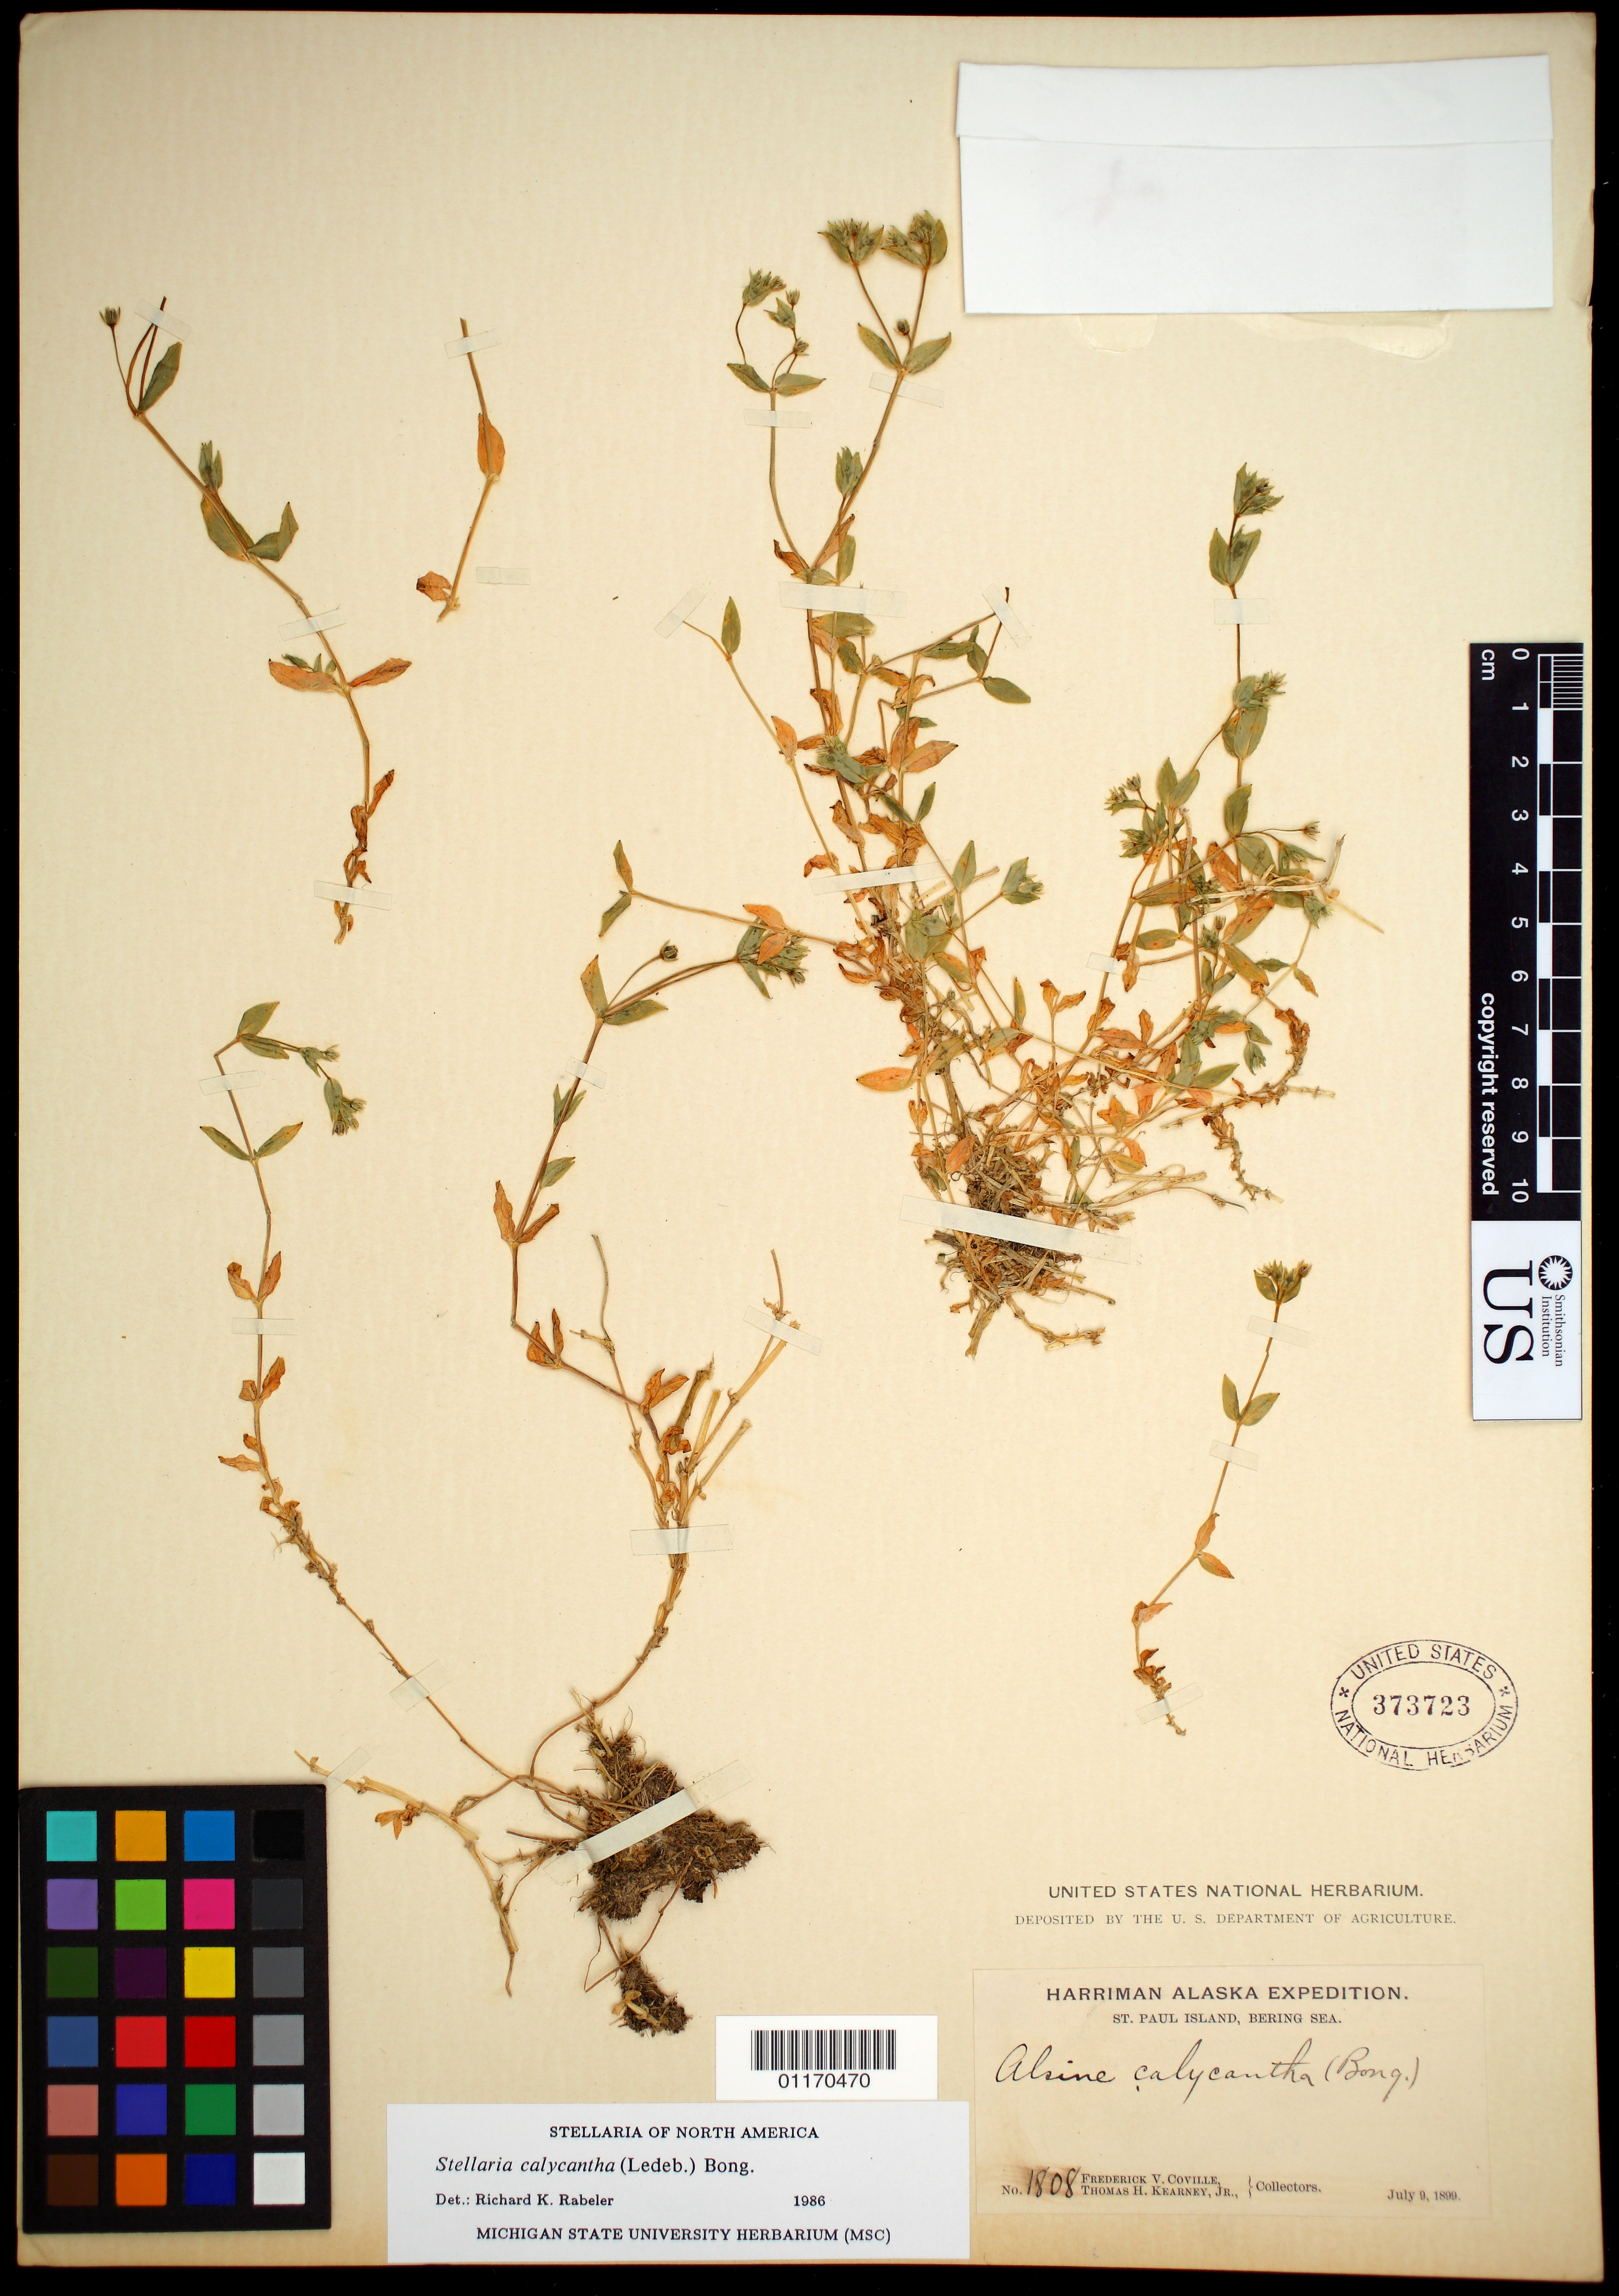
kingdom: Plantae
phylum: Tracheophyta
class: Magnoliopsida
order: Caryophyllales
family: Caryophyllaceae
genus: Stellaria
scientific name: Stellaria calycantha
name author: (Ledeb.) Bong.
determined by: Rabeler, R. K.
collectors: F. V. Coville & T. H. Kearney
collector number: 1808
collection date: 1899-07-09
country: United States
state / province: Alaska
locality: St Paul Island, Bering Sea.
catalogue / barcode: US 373723